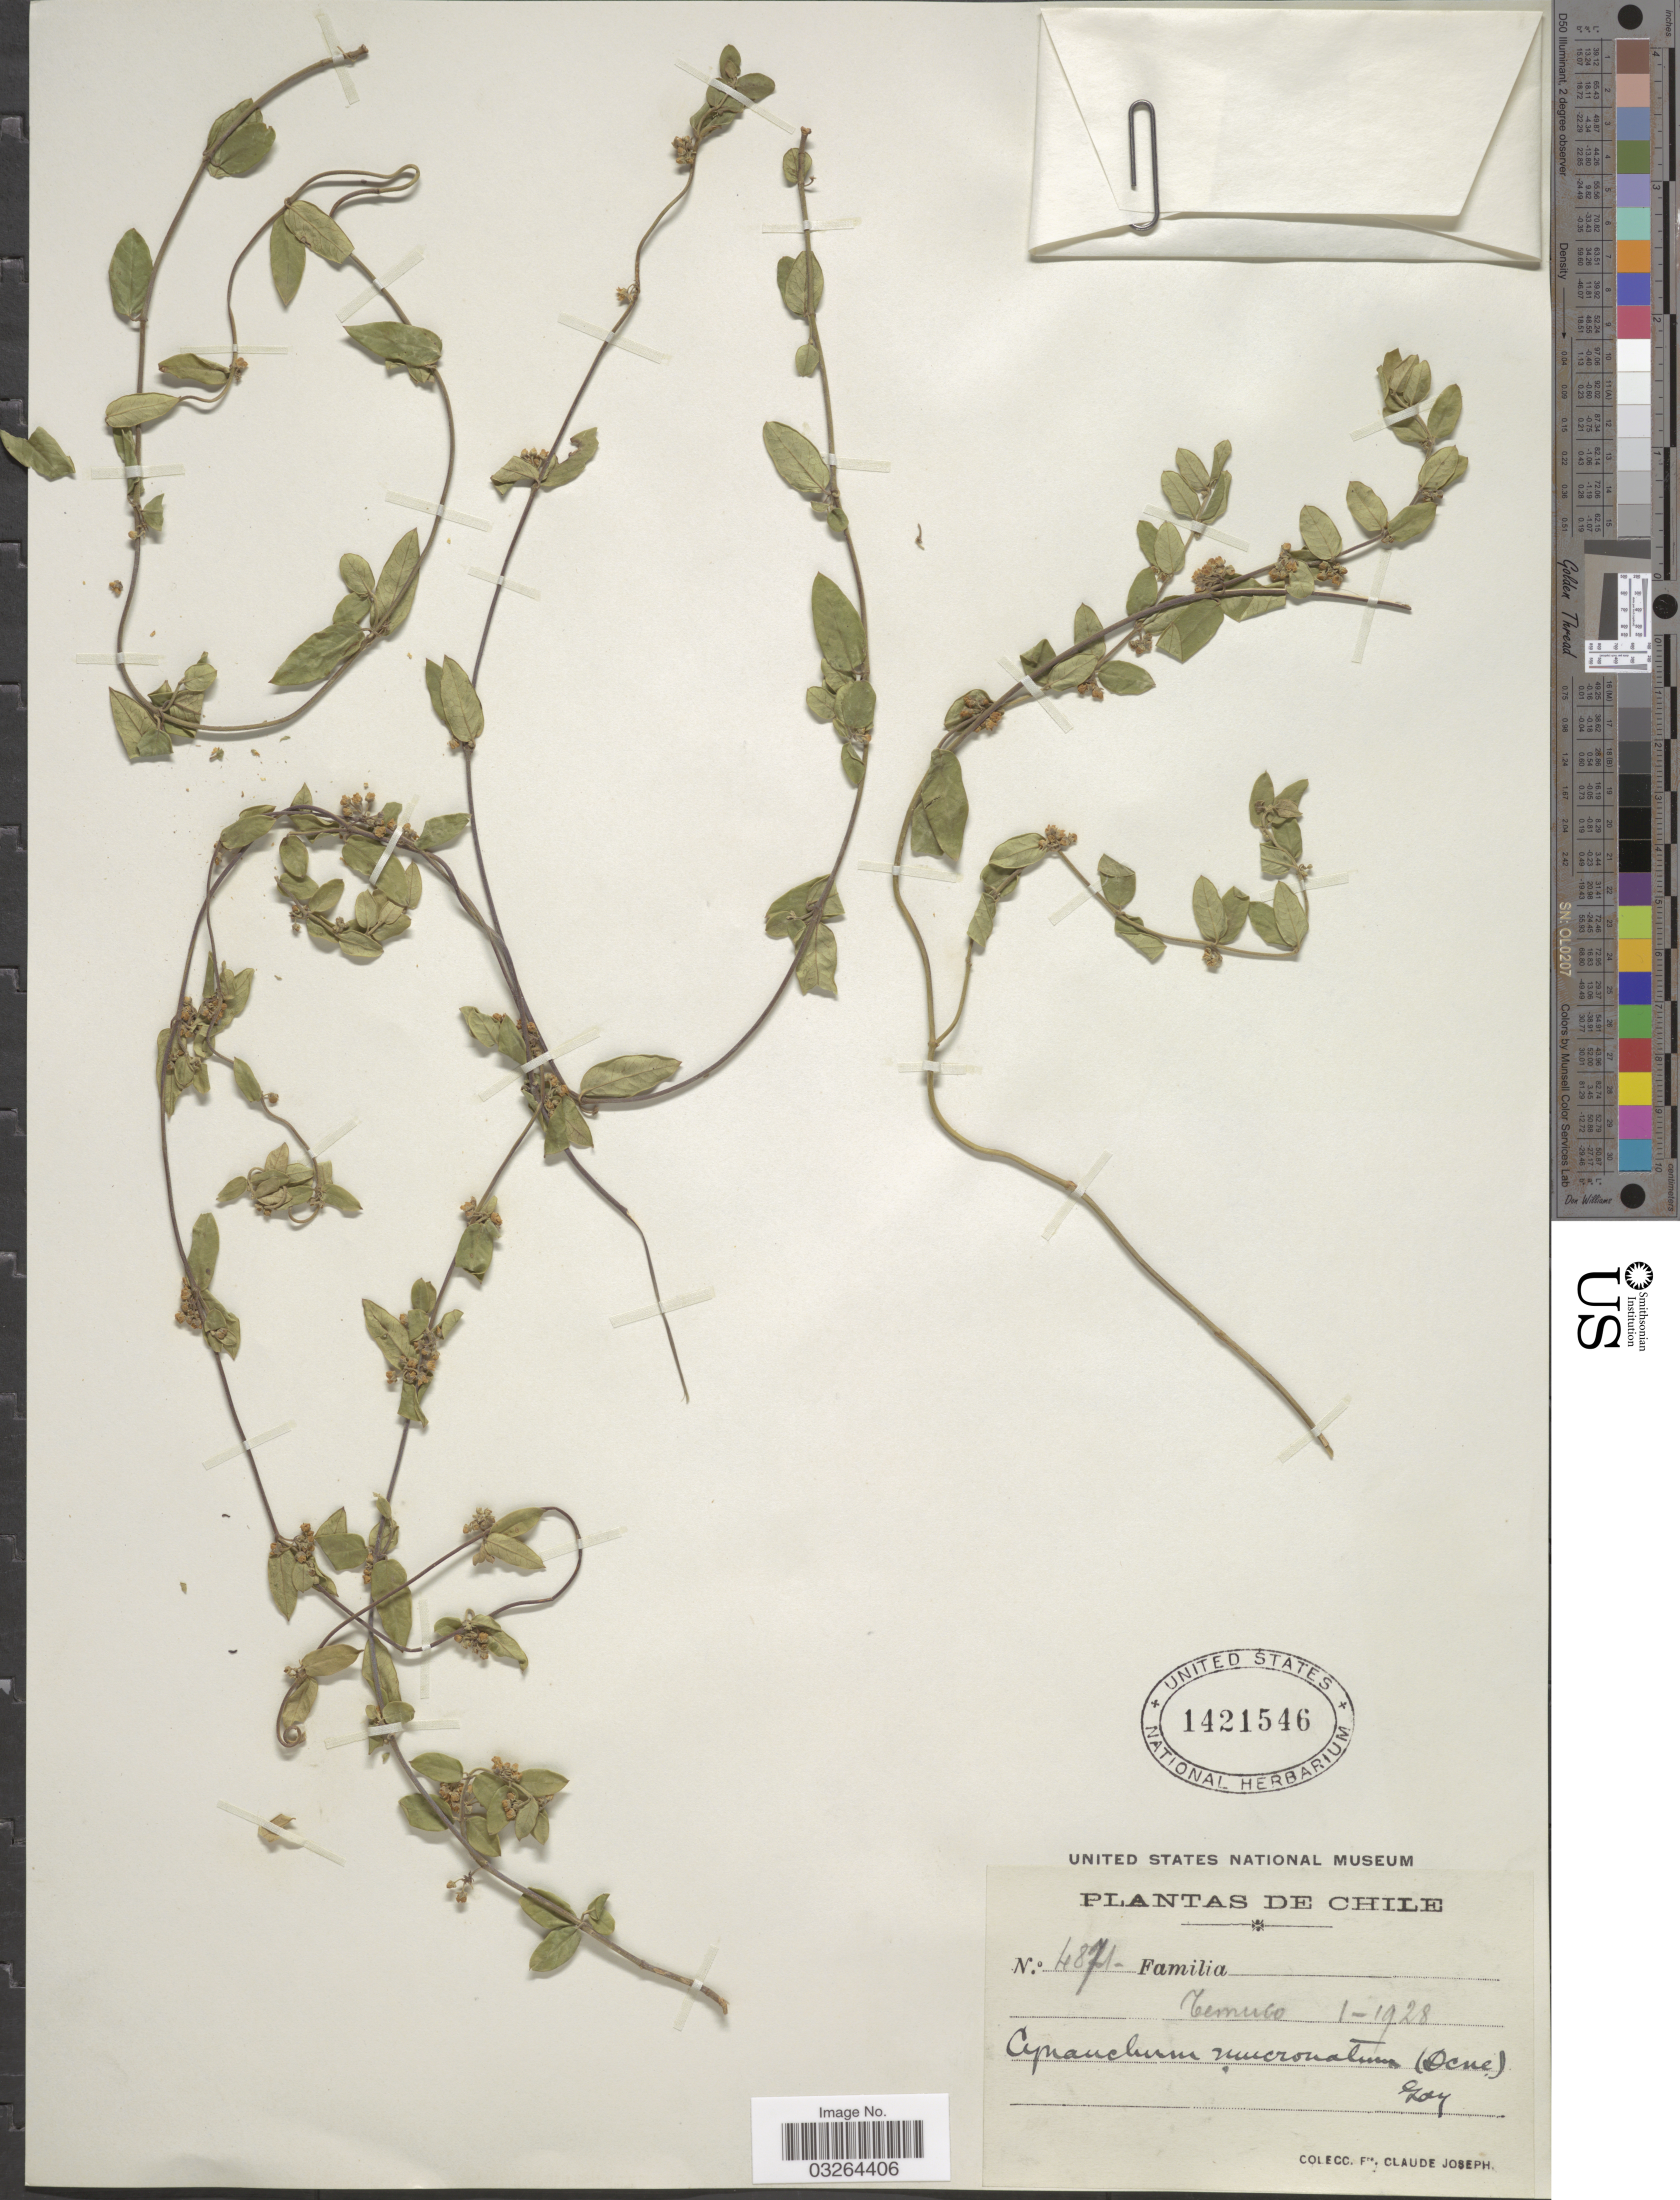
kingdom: Plantae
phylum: Tracheophyta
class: Magnoliopsida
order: Gentianales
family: Apocynaceae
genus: Cynanchum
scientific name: Cynanchum mucronatum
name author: Andrews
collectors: Bro. Claude-Joseph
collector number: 4871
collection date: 1928-01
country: Chile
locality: Temuco.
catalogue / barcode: US 1421546